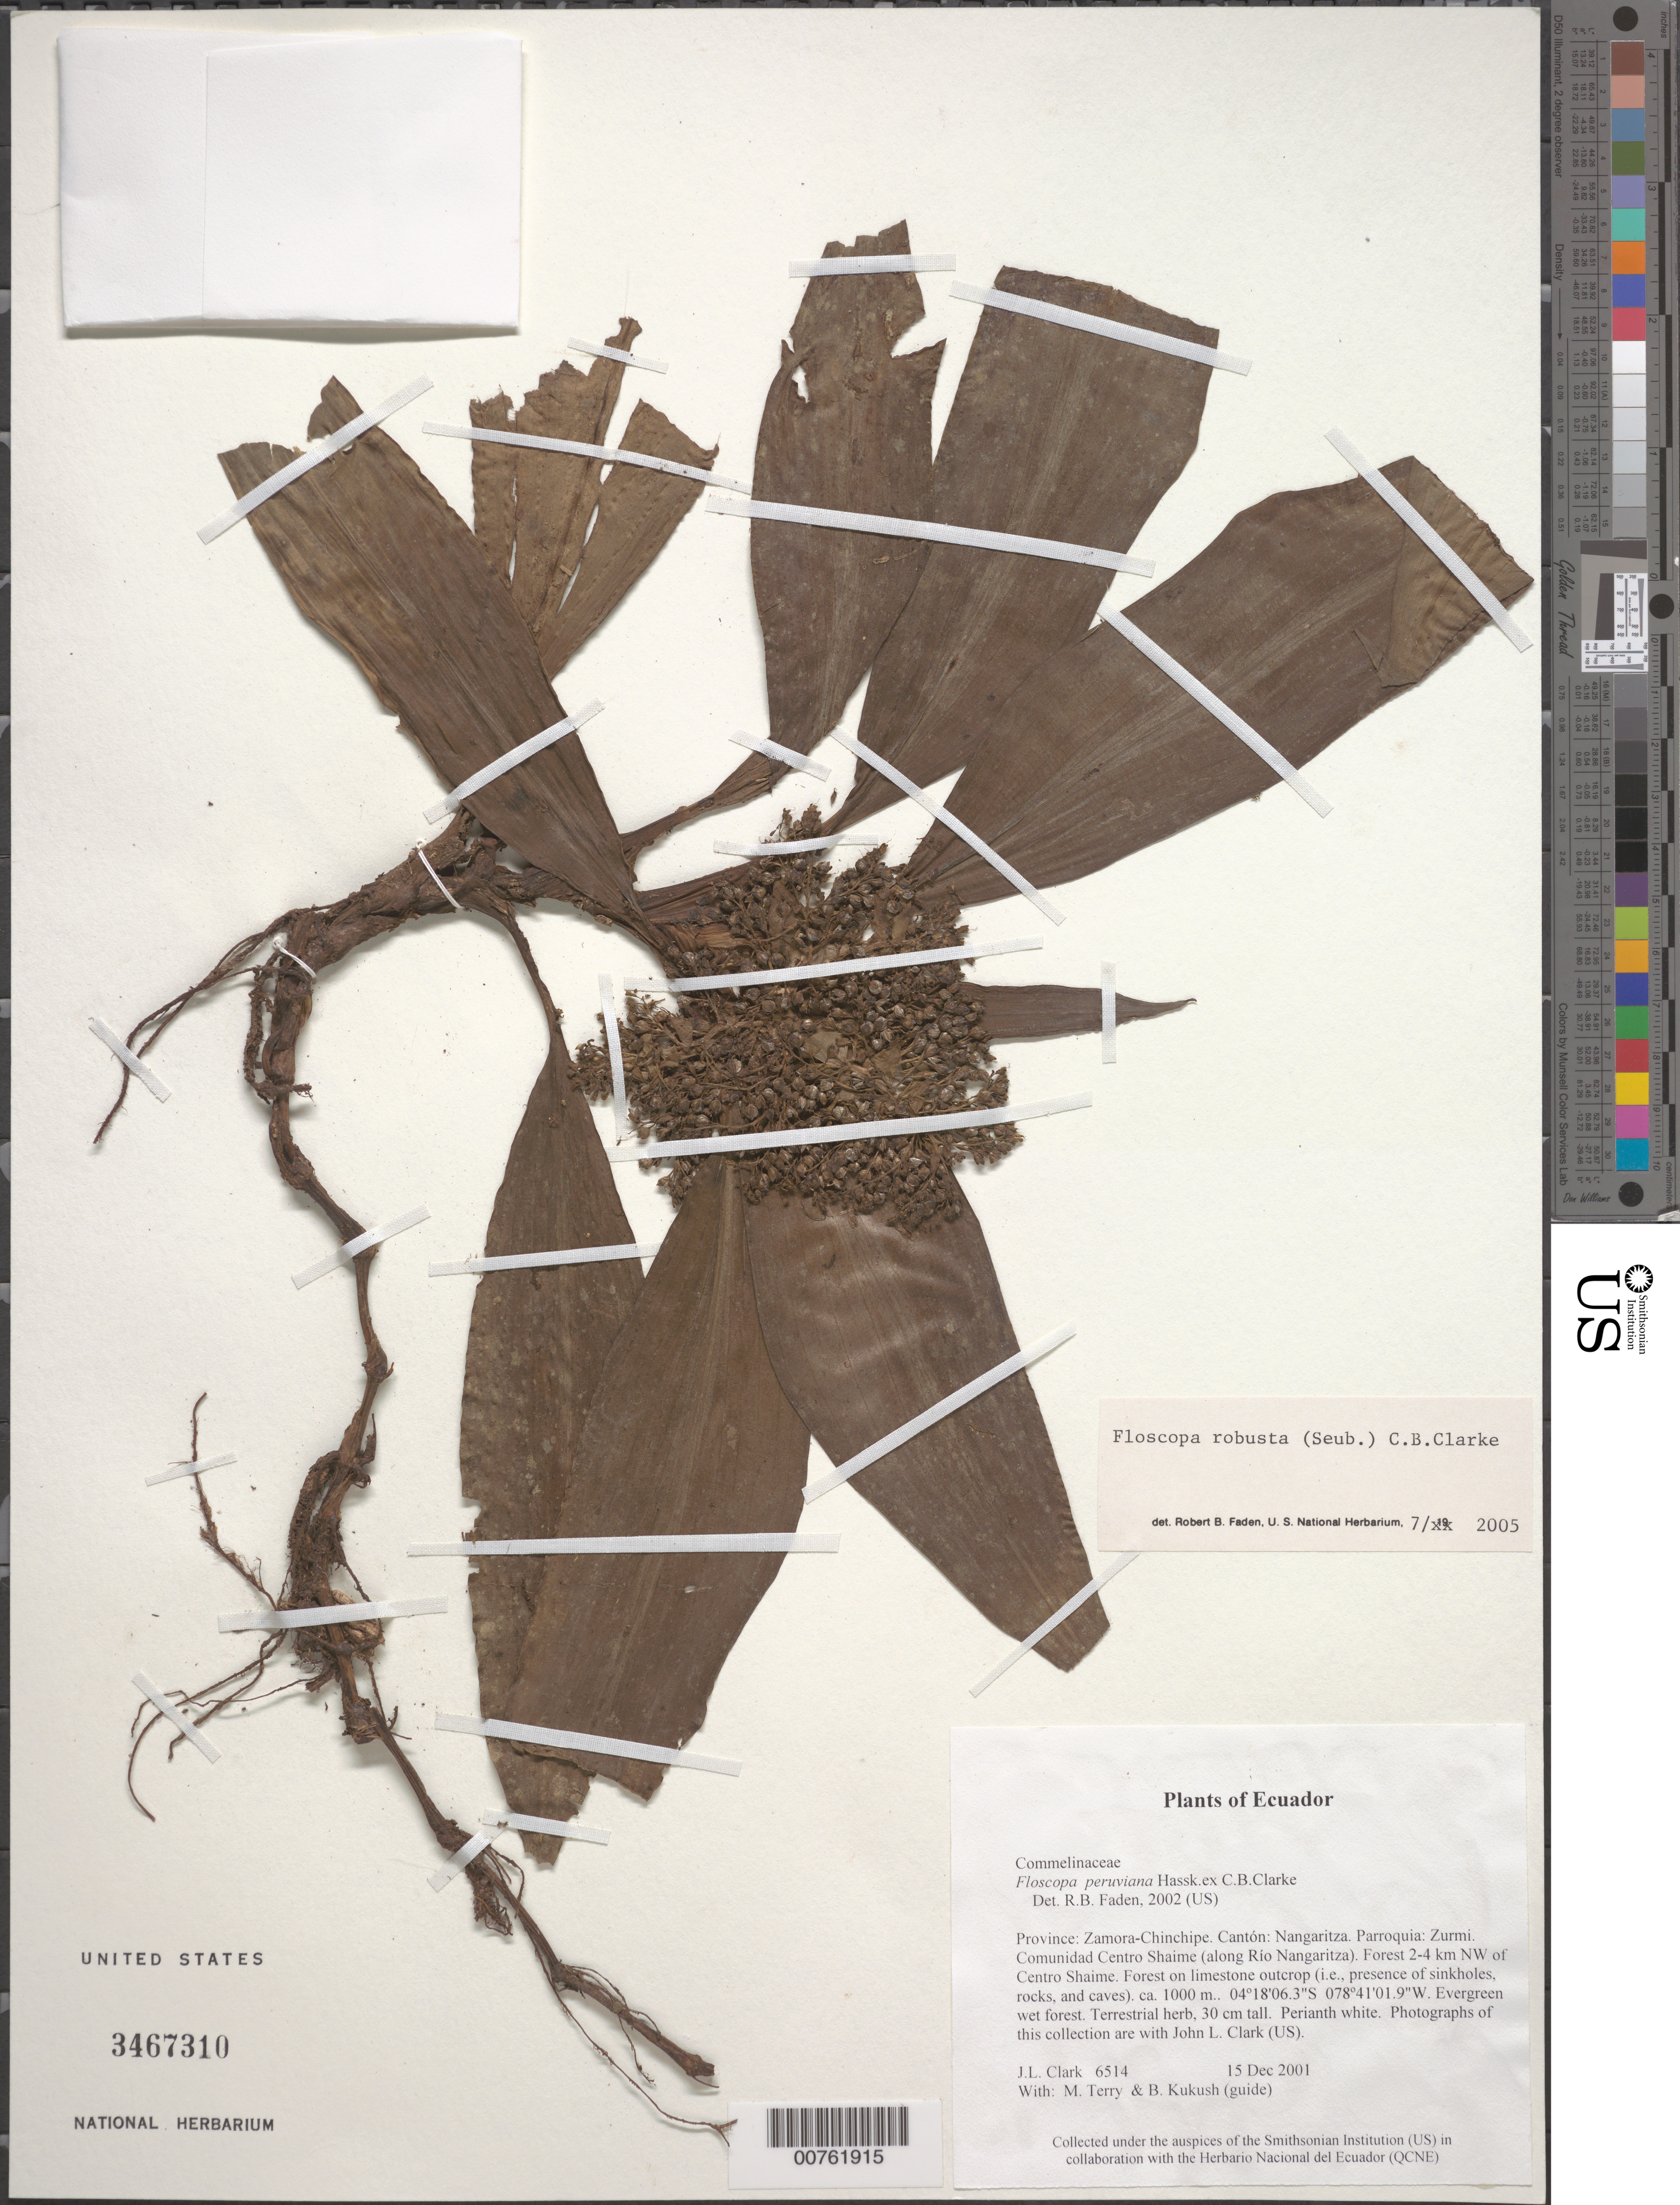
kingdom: Plantae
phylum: Tracheophyta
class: Liliopsida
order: Commelinales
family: Commelinaceae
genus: Floscopa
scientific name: Floscopa robusta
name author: (Seub.) C.B. Clarke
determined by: Faden, Robert B., (US), Smithsonian Institution - National Museum of Natural History (UNITED STATES)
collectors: J. L. Clark et al.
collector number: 6514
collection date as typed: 15 Dec 2001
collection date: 2001-12-15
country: Ecuador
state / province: Zamora-Chinchipe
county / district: Canton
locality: Nangaritza. Parroquia: Zurmi. Comunidad Centro Shaime (along Rio Nangaritza). Forest 2-4 km NW or Centro Shaime.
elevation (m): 1000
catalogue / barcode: US 3467310